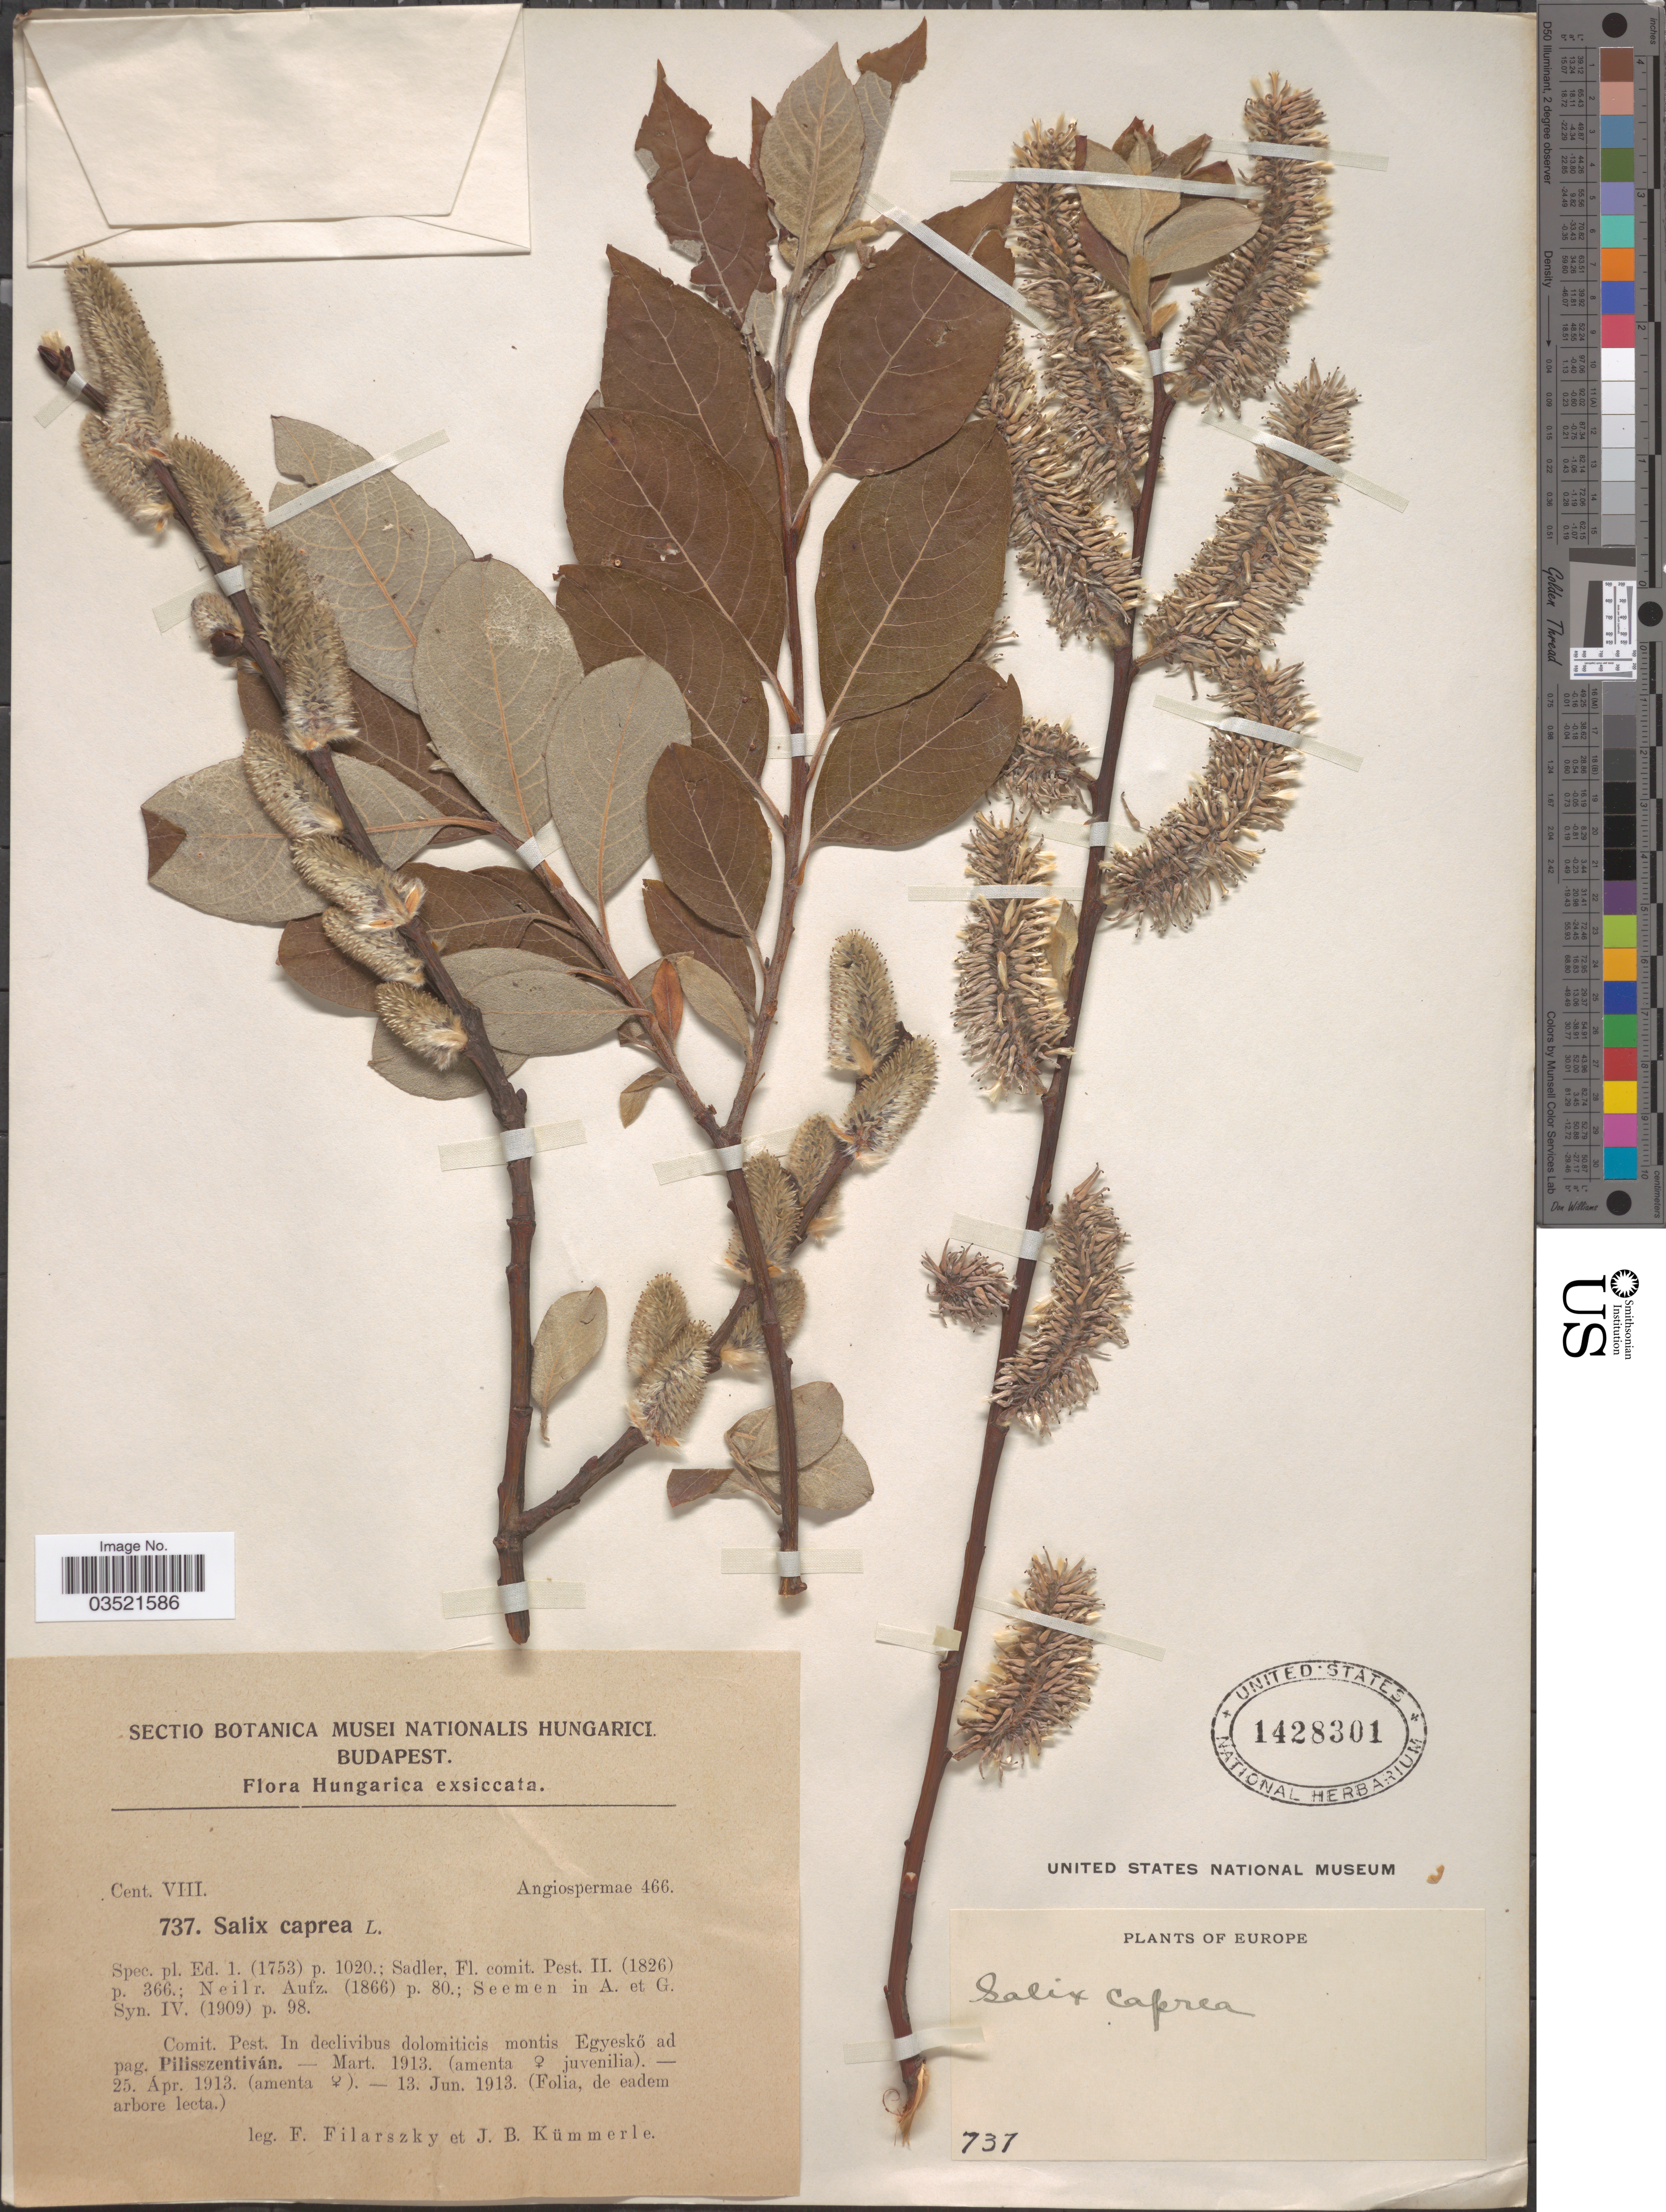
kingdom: Plantae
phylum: Tracheophyta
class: Magnoliopsida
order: Malpighiales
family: Salicaceae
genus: Salix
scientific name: Salix caprea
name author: L.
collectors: F. Filarszky & J. Kummerle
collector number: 737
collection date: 1913-03/1913-06-13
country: Hungary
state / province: Budapest, Capital District of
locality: Comit. Pest. In declivibus dolomiticis montis Egyeskö ad pag. Pilisszentiván.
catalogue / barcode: US 1428301